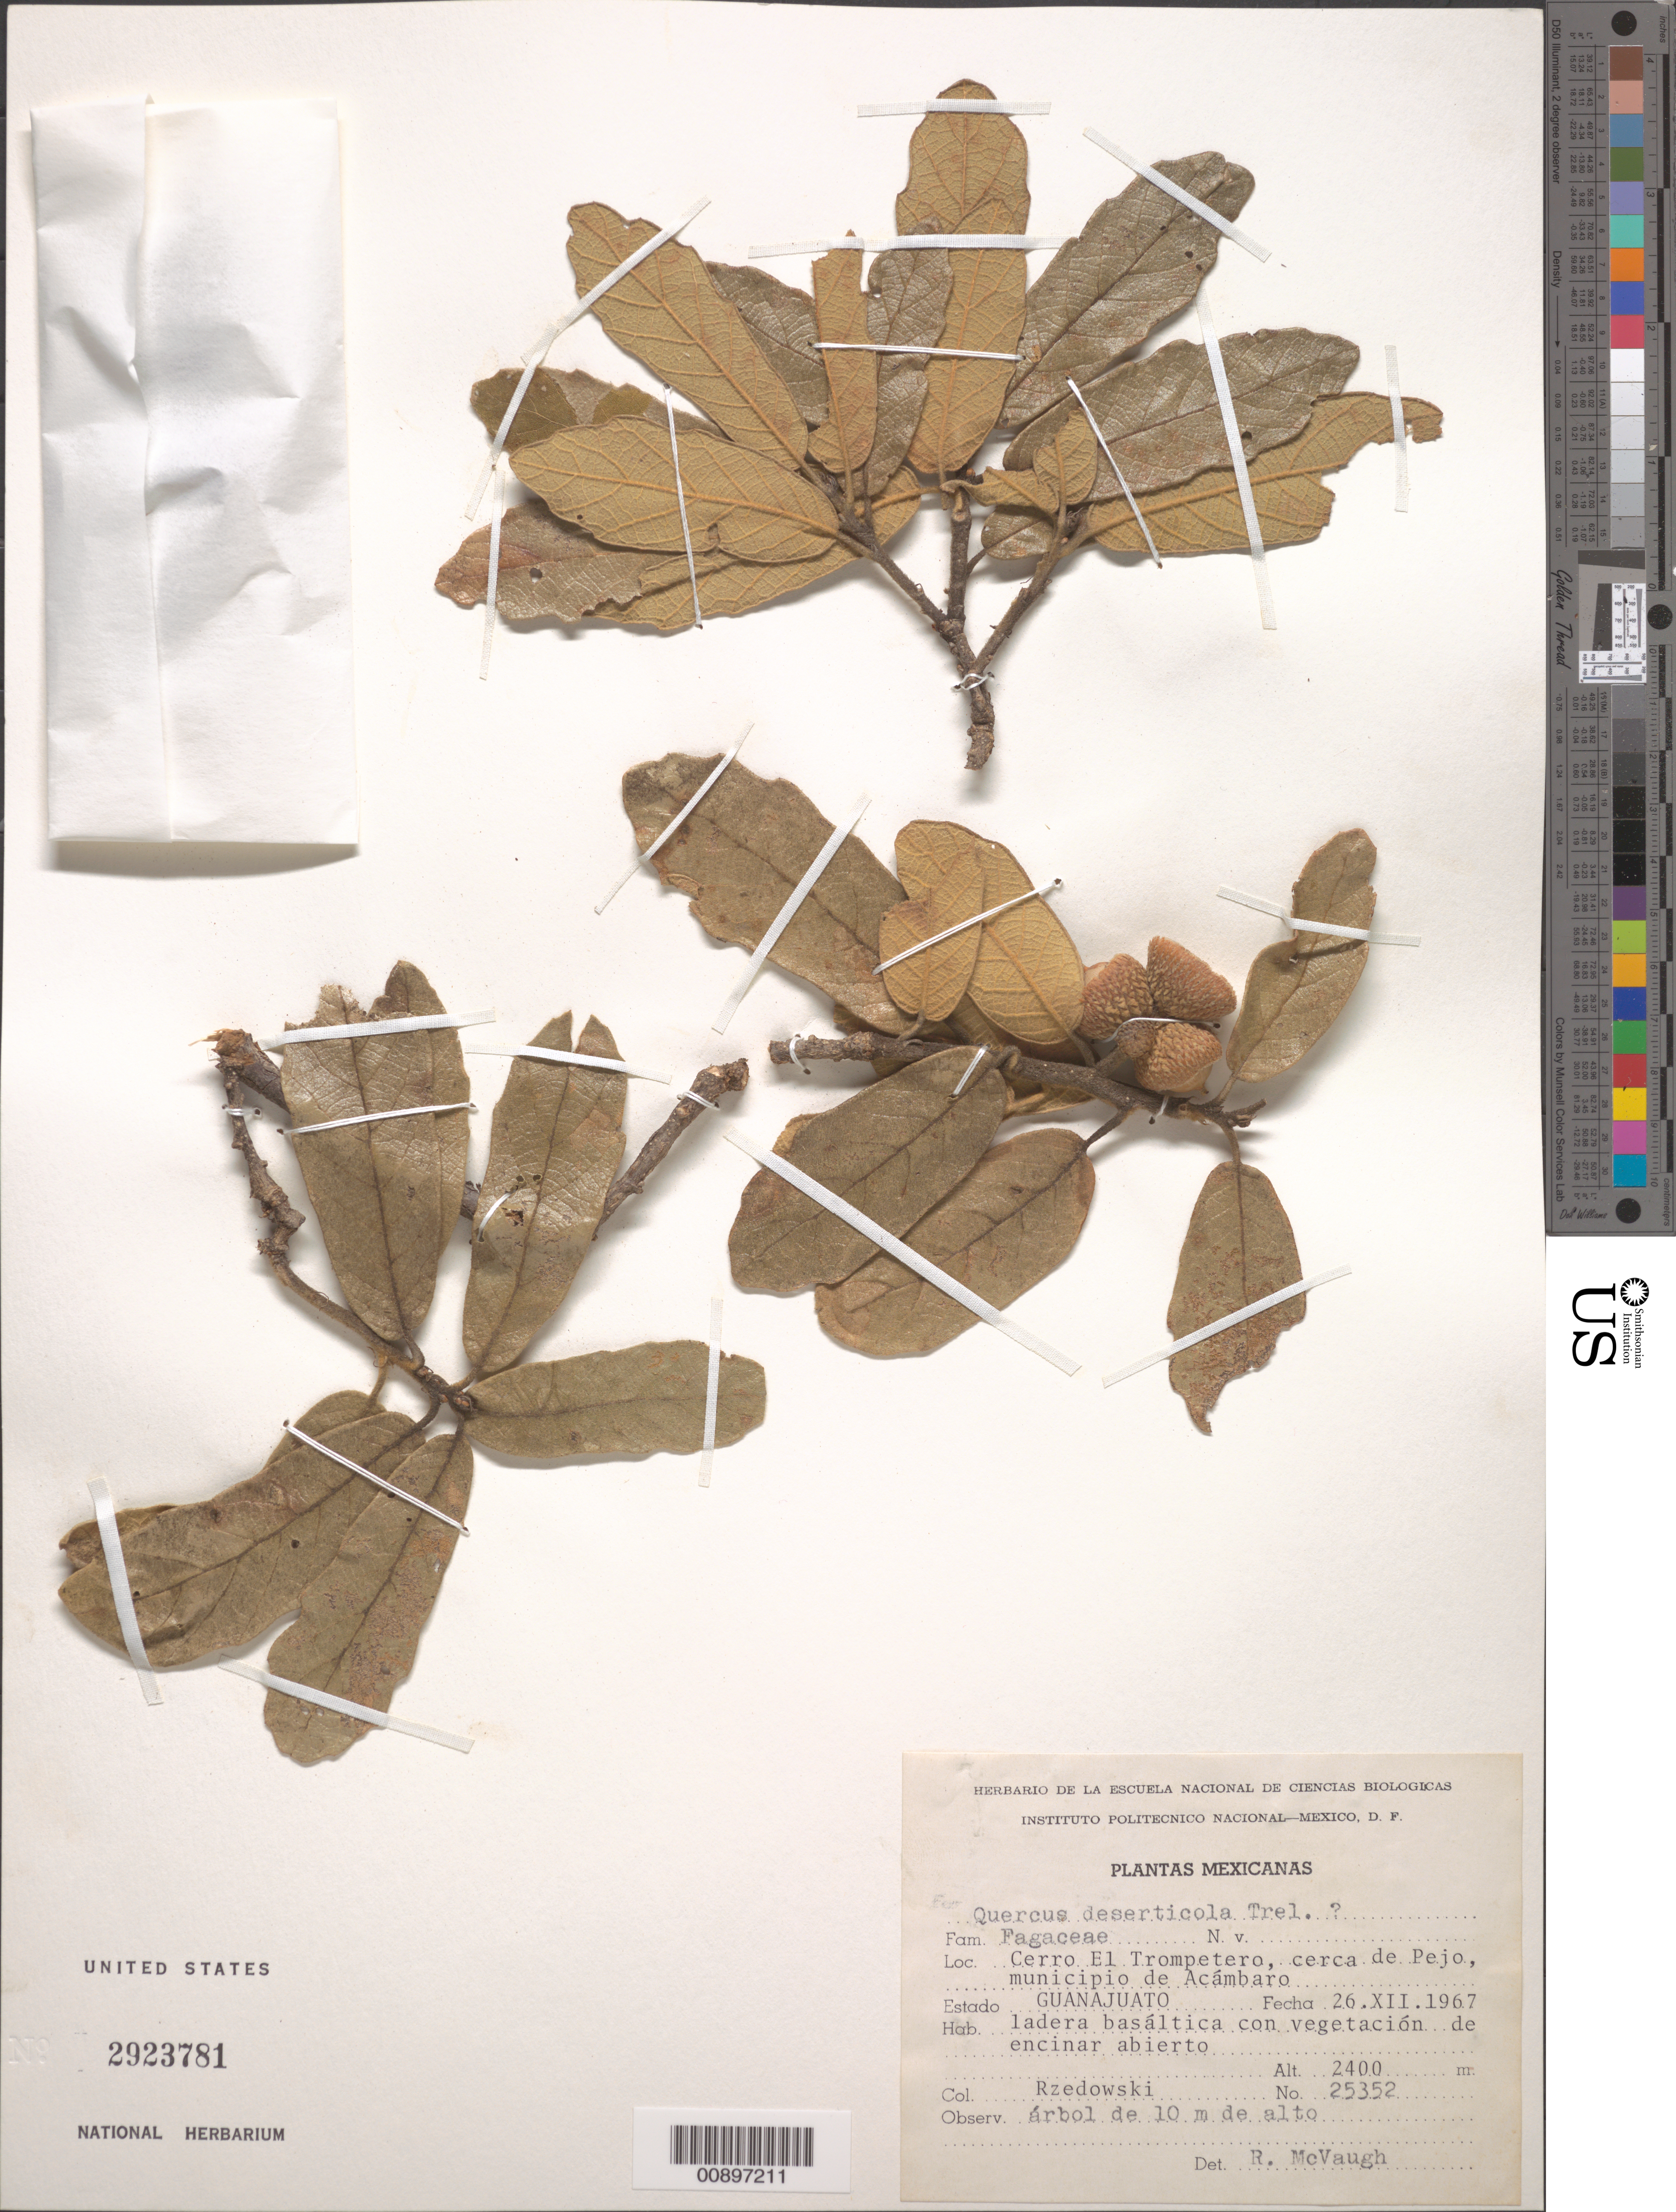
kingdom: Plantae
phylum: Tracheophyta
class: Magnoliopsida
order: Fagales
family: Fagaceae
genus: Quercus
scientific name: Quercus deserticola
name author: Trel.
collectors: J. Rzedowski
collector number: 25352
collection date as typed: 26 Dec 1967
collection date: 1967-12-26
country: Mexico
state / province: Guanajuato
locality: Cerro El Trompetero, cerca de Pejo, Municipio de Acámbaro, Guanajuato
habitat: Ladera basáltica con vegetación de encinar abierto.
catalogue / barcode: US 2923781